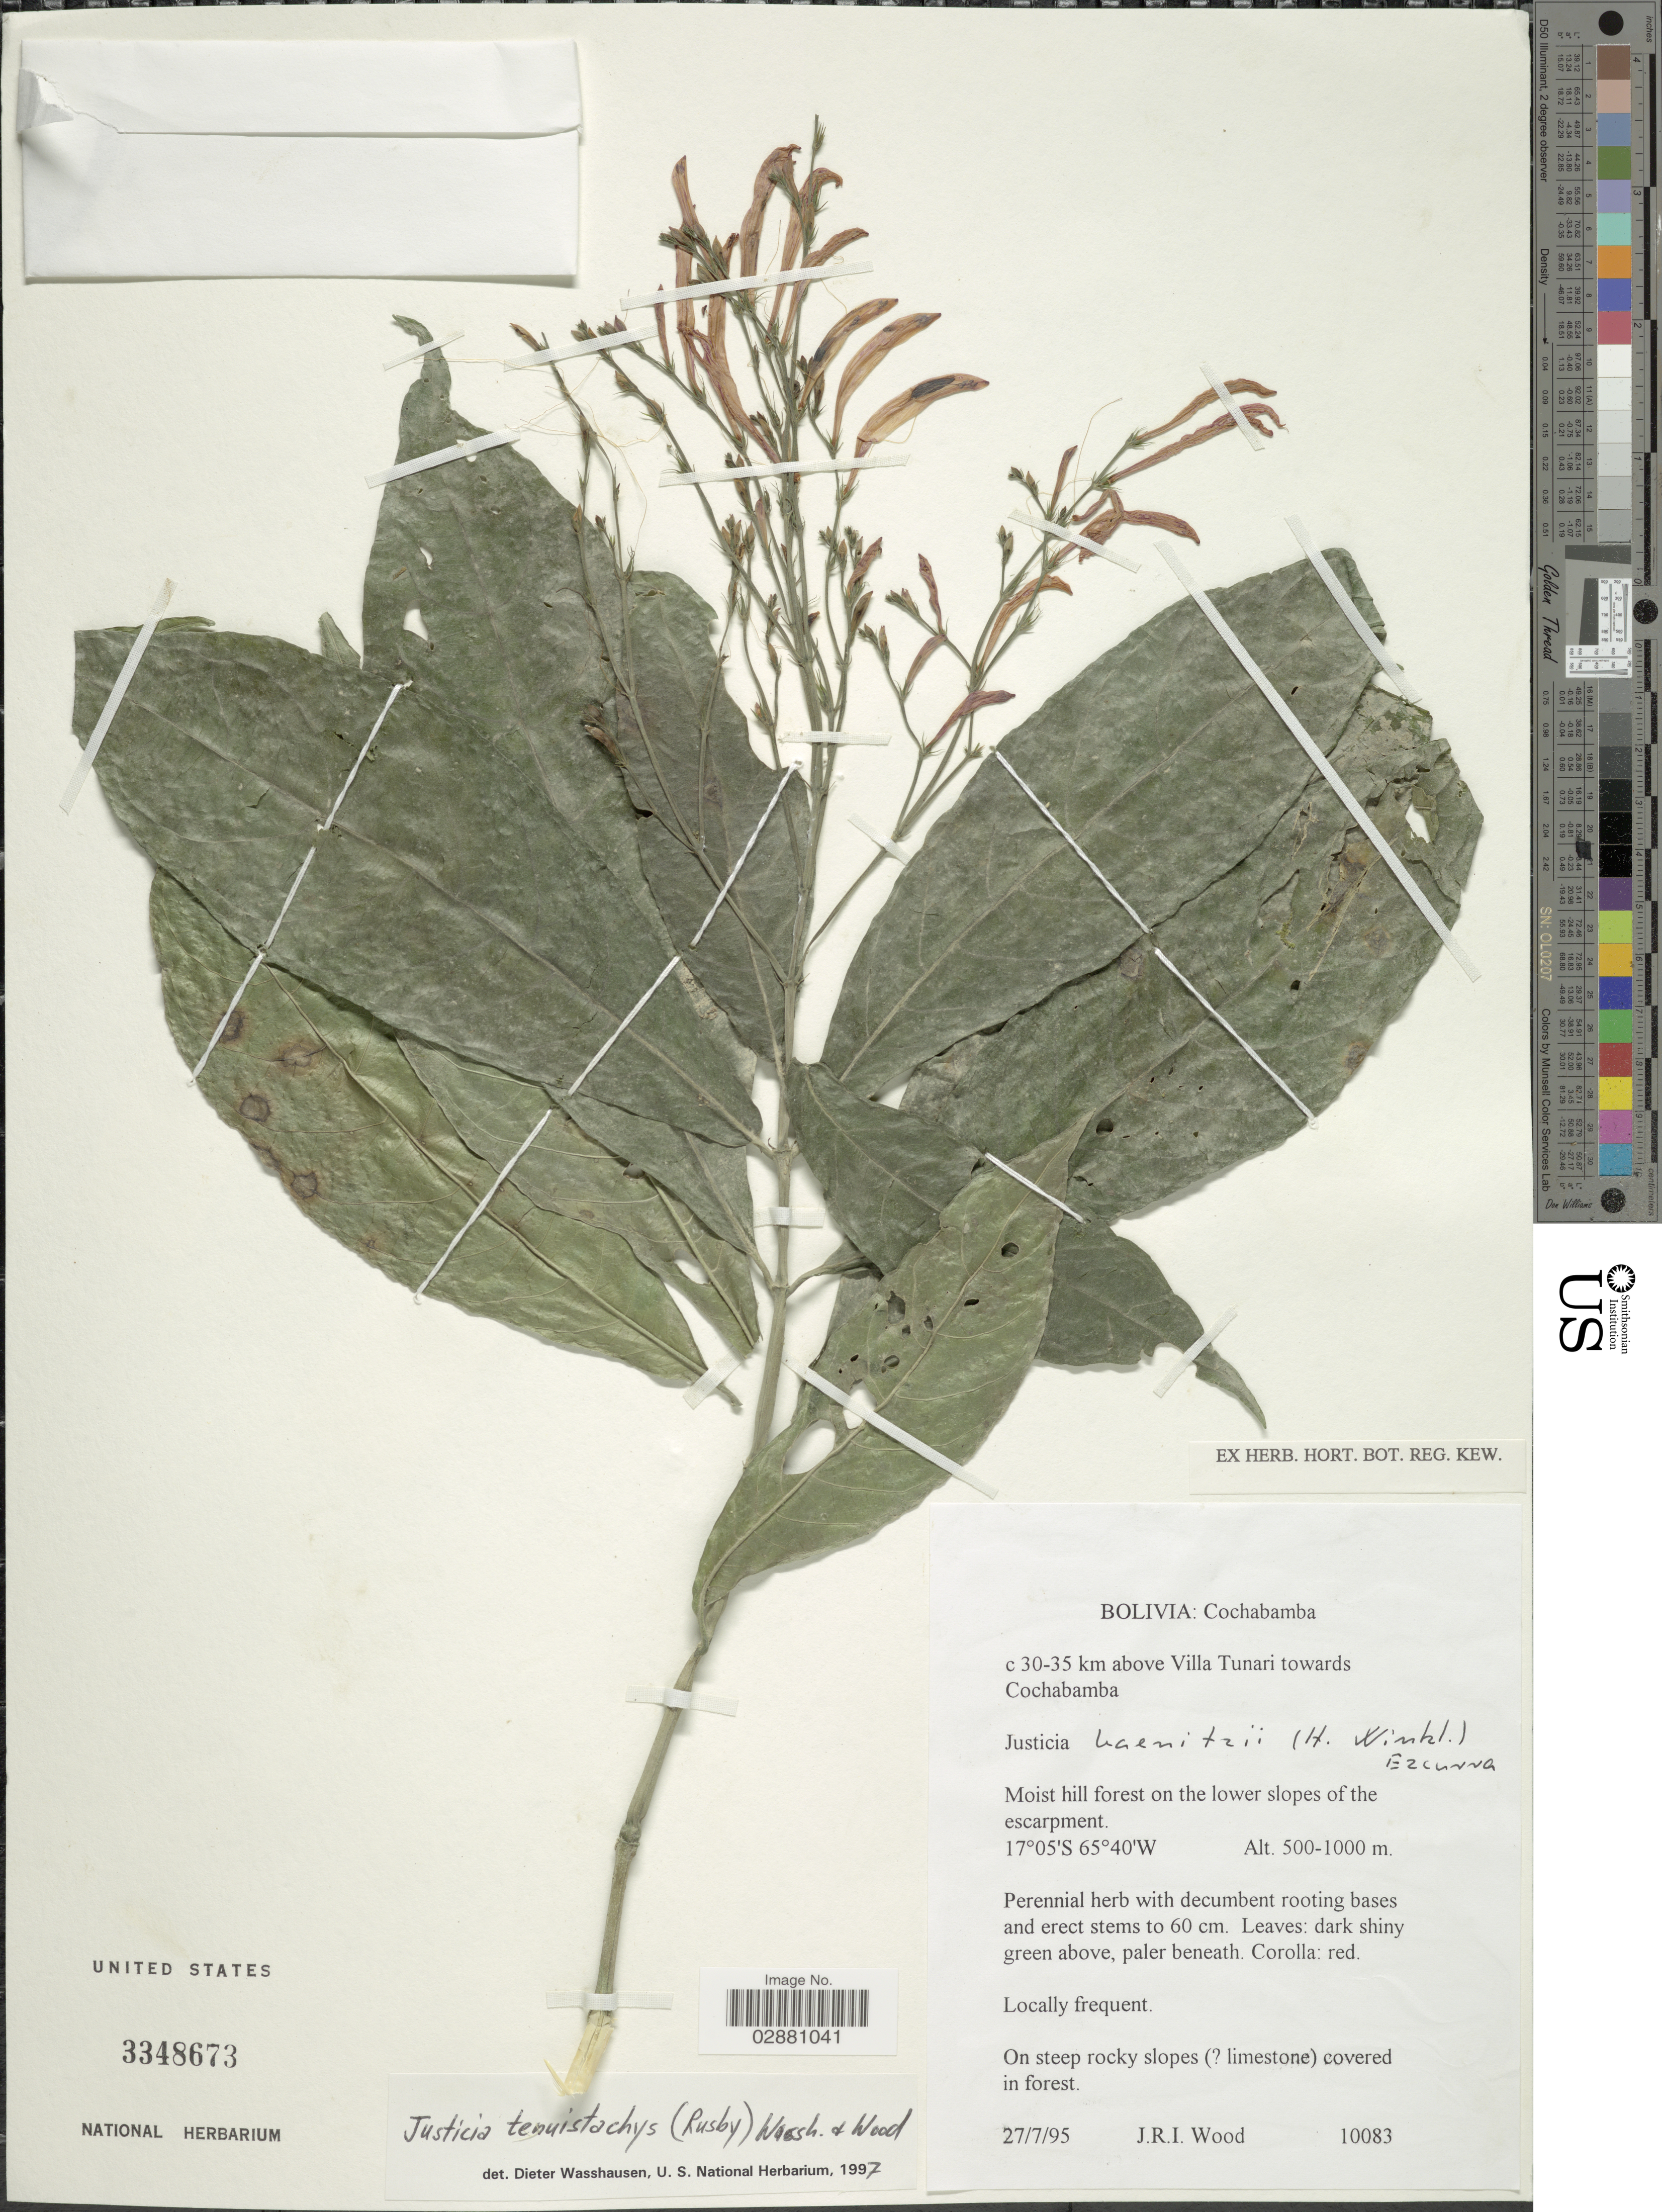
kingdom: Plantae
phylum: Tracheophyta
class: Magnoliopsida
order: Lamiales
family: Acanthaceae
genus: Justicia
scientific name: Justicia tenuistachys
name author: (Rusby) Wassh. & J.R.I. Wood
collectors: J. R. I. Wood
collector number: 10083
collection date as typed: Transcribed d/m/y: 27/7/95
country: Bolivia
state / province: Cochabamba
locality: C 30-35 km above Villa Tunari towards Cochabamba.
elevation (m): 500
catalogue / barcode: US 3348673